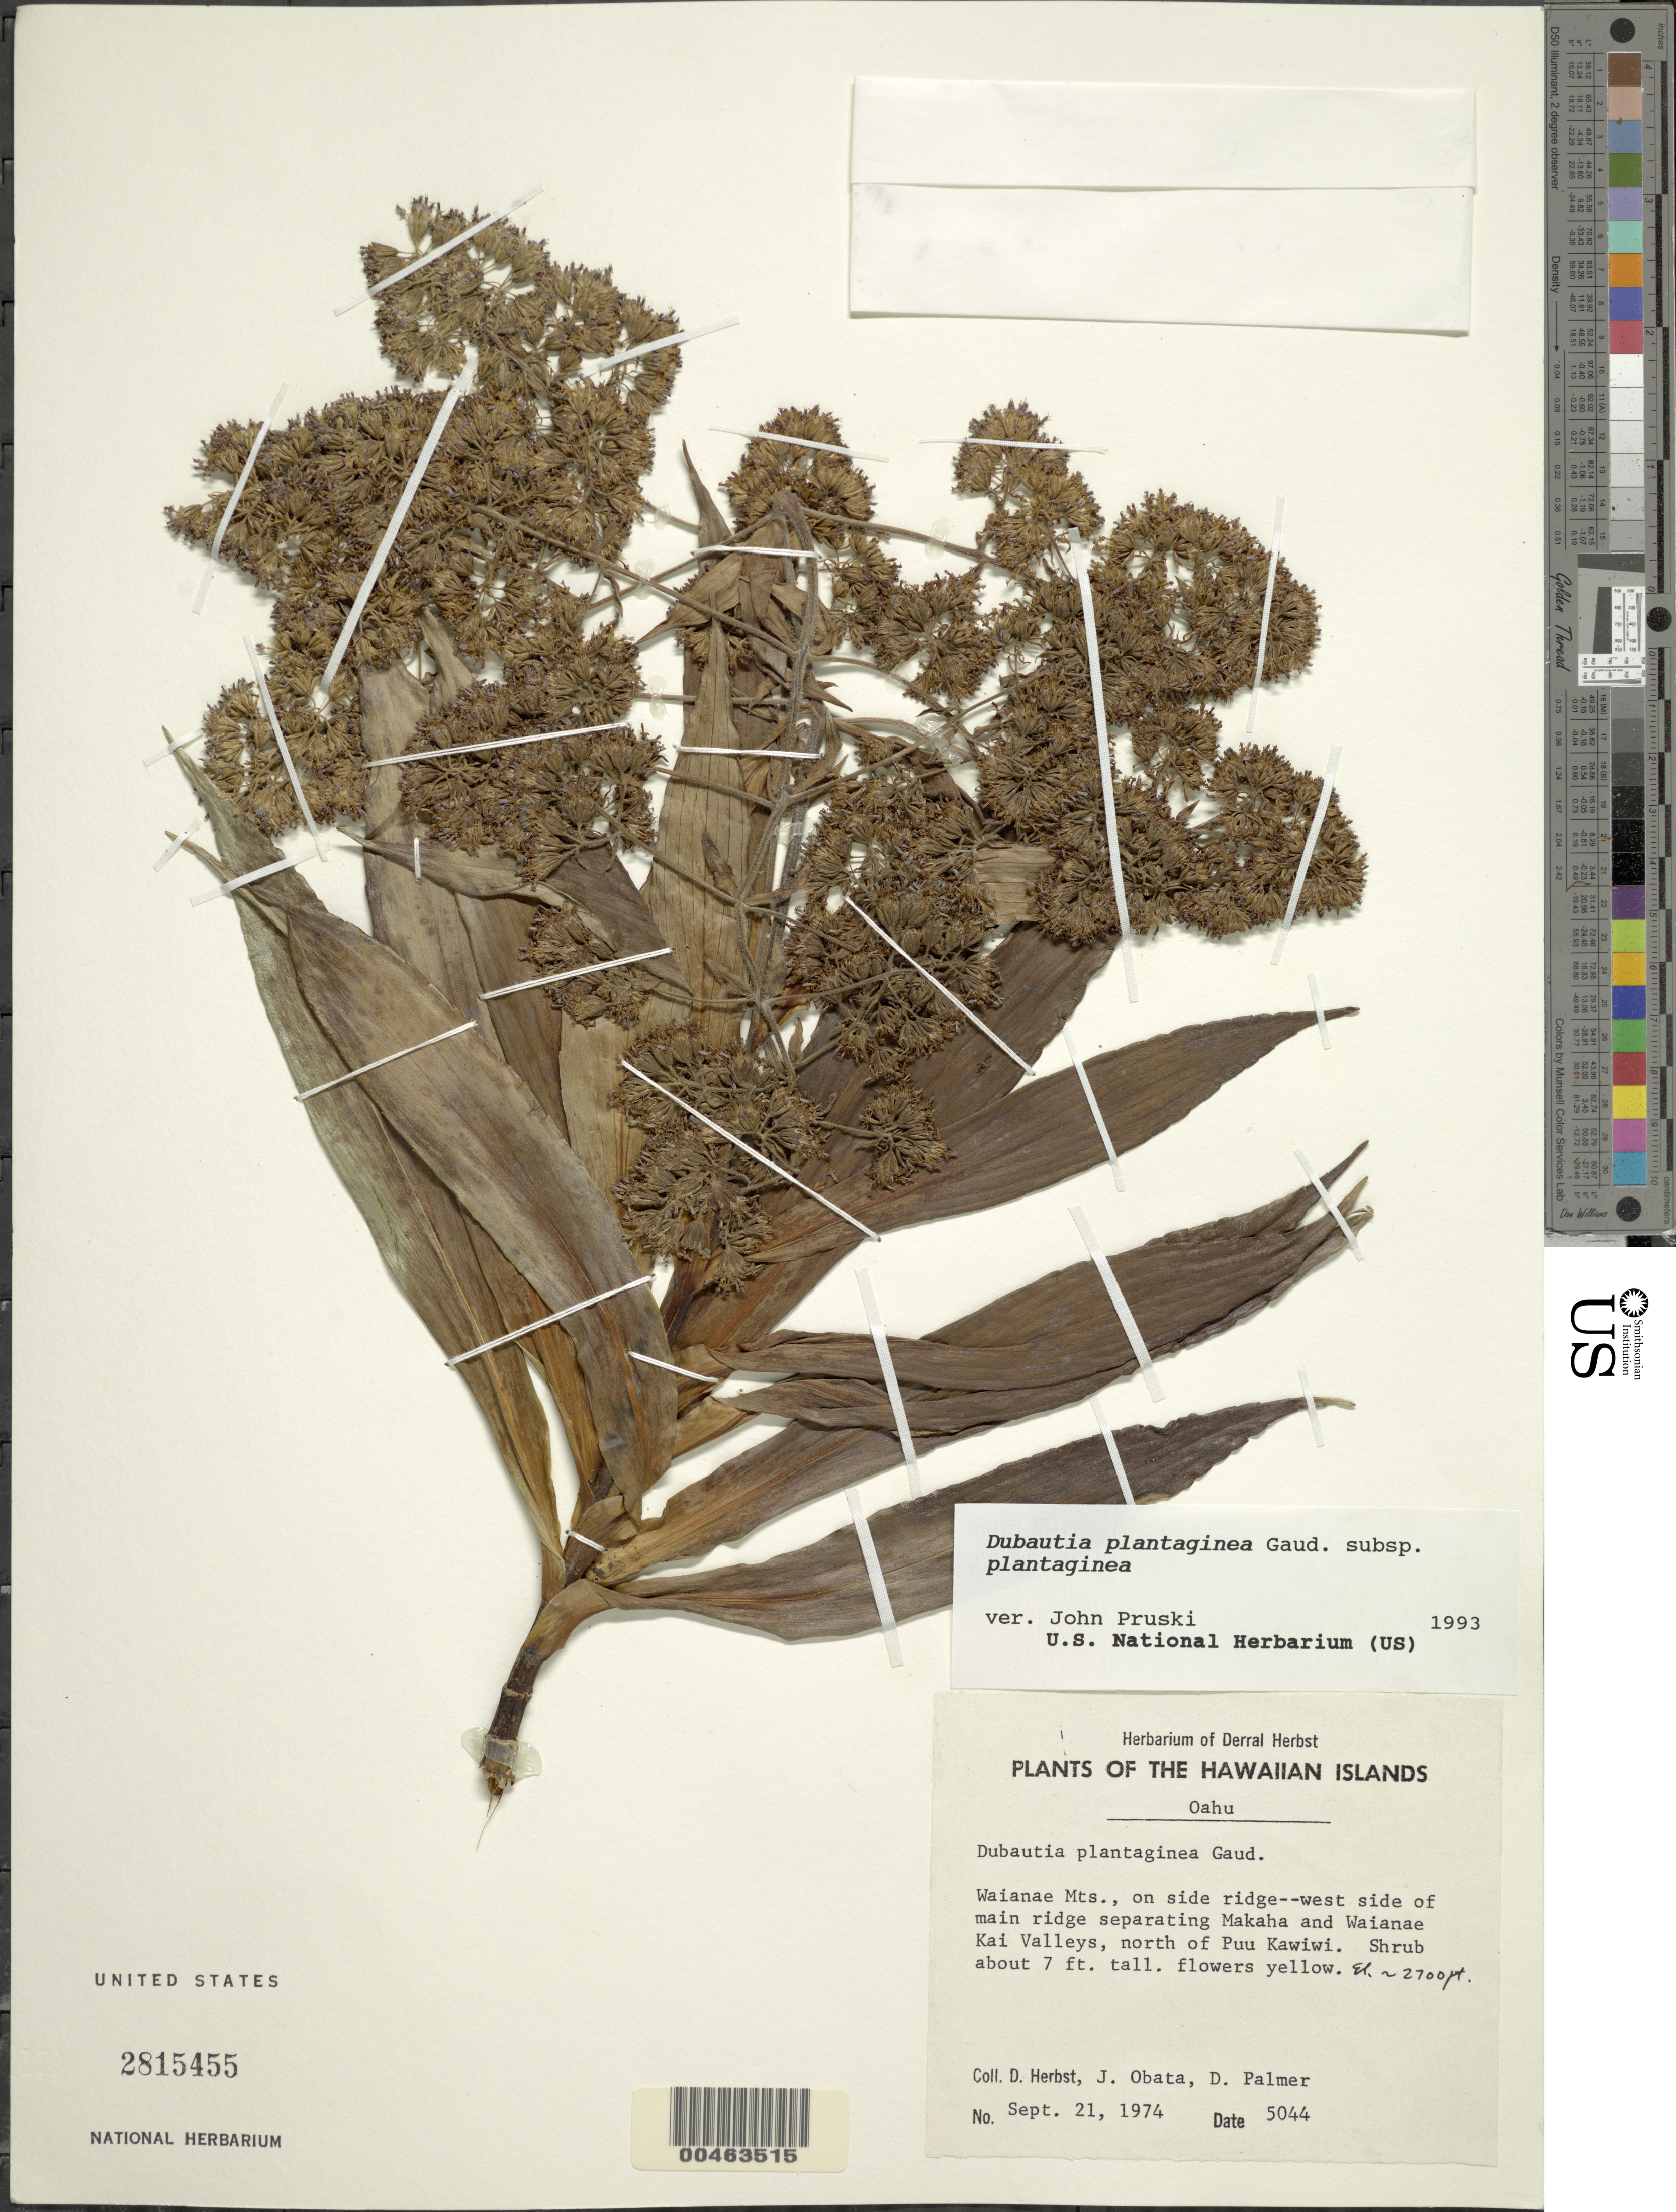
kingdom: Plantae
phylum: Tracheophyta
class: Magnoliopsida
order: Asterales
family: Asteraceae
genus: Dubautia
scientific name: Dubautia plantaginea subsp. plantaginea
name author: Gaudich.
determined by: Pruski, J. F.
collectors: D. R. Herbst, J. Obata & D. Palmer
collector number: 5044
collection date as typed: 21 Sep 1974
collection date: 1974-09-21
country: United States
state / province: Hawaii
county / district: Honolulu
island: Oahu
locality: Waianae Mts., on side ridge--west side of main ridge separating Makaha and Waianae Kai Valleys, north of Puu Kawiwi.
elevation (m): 823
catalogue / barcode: US 2815455